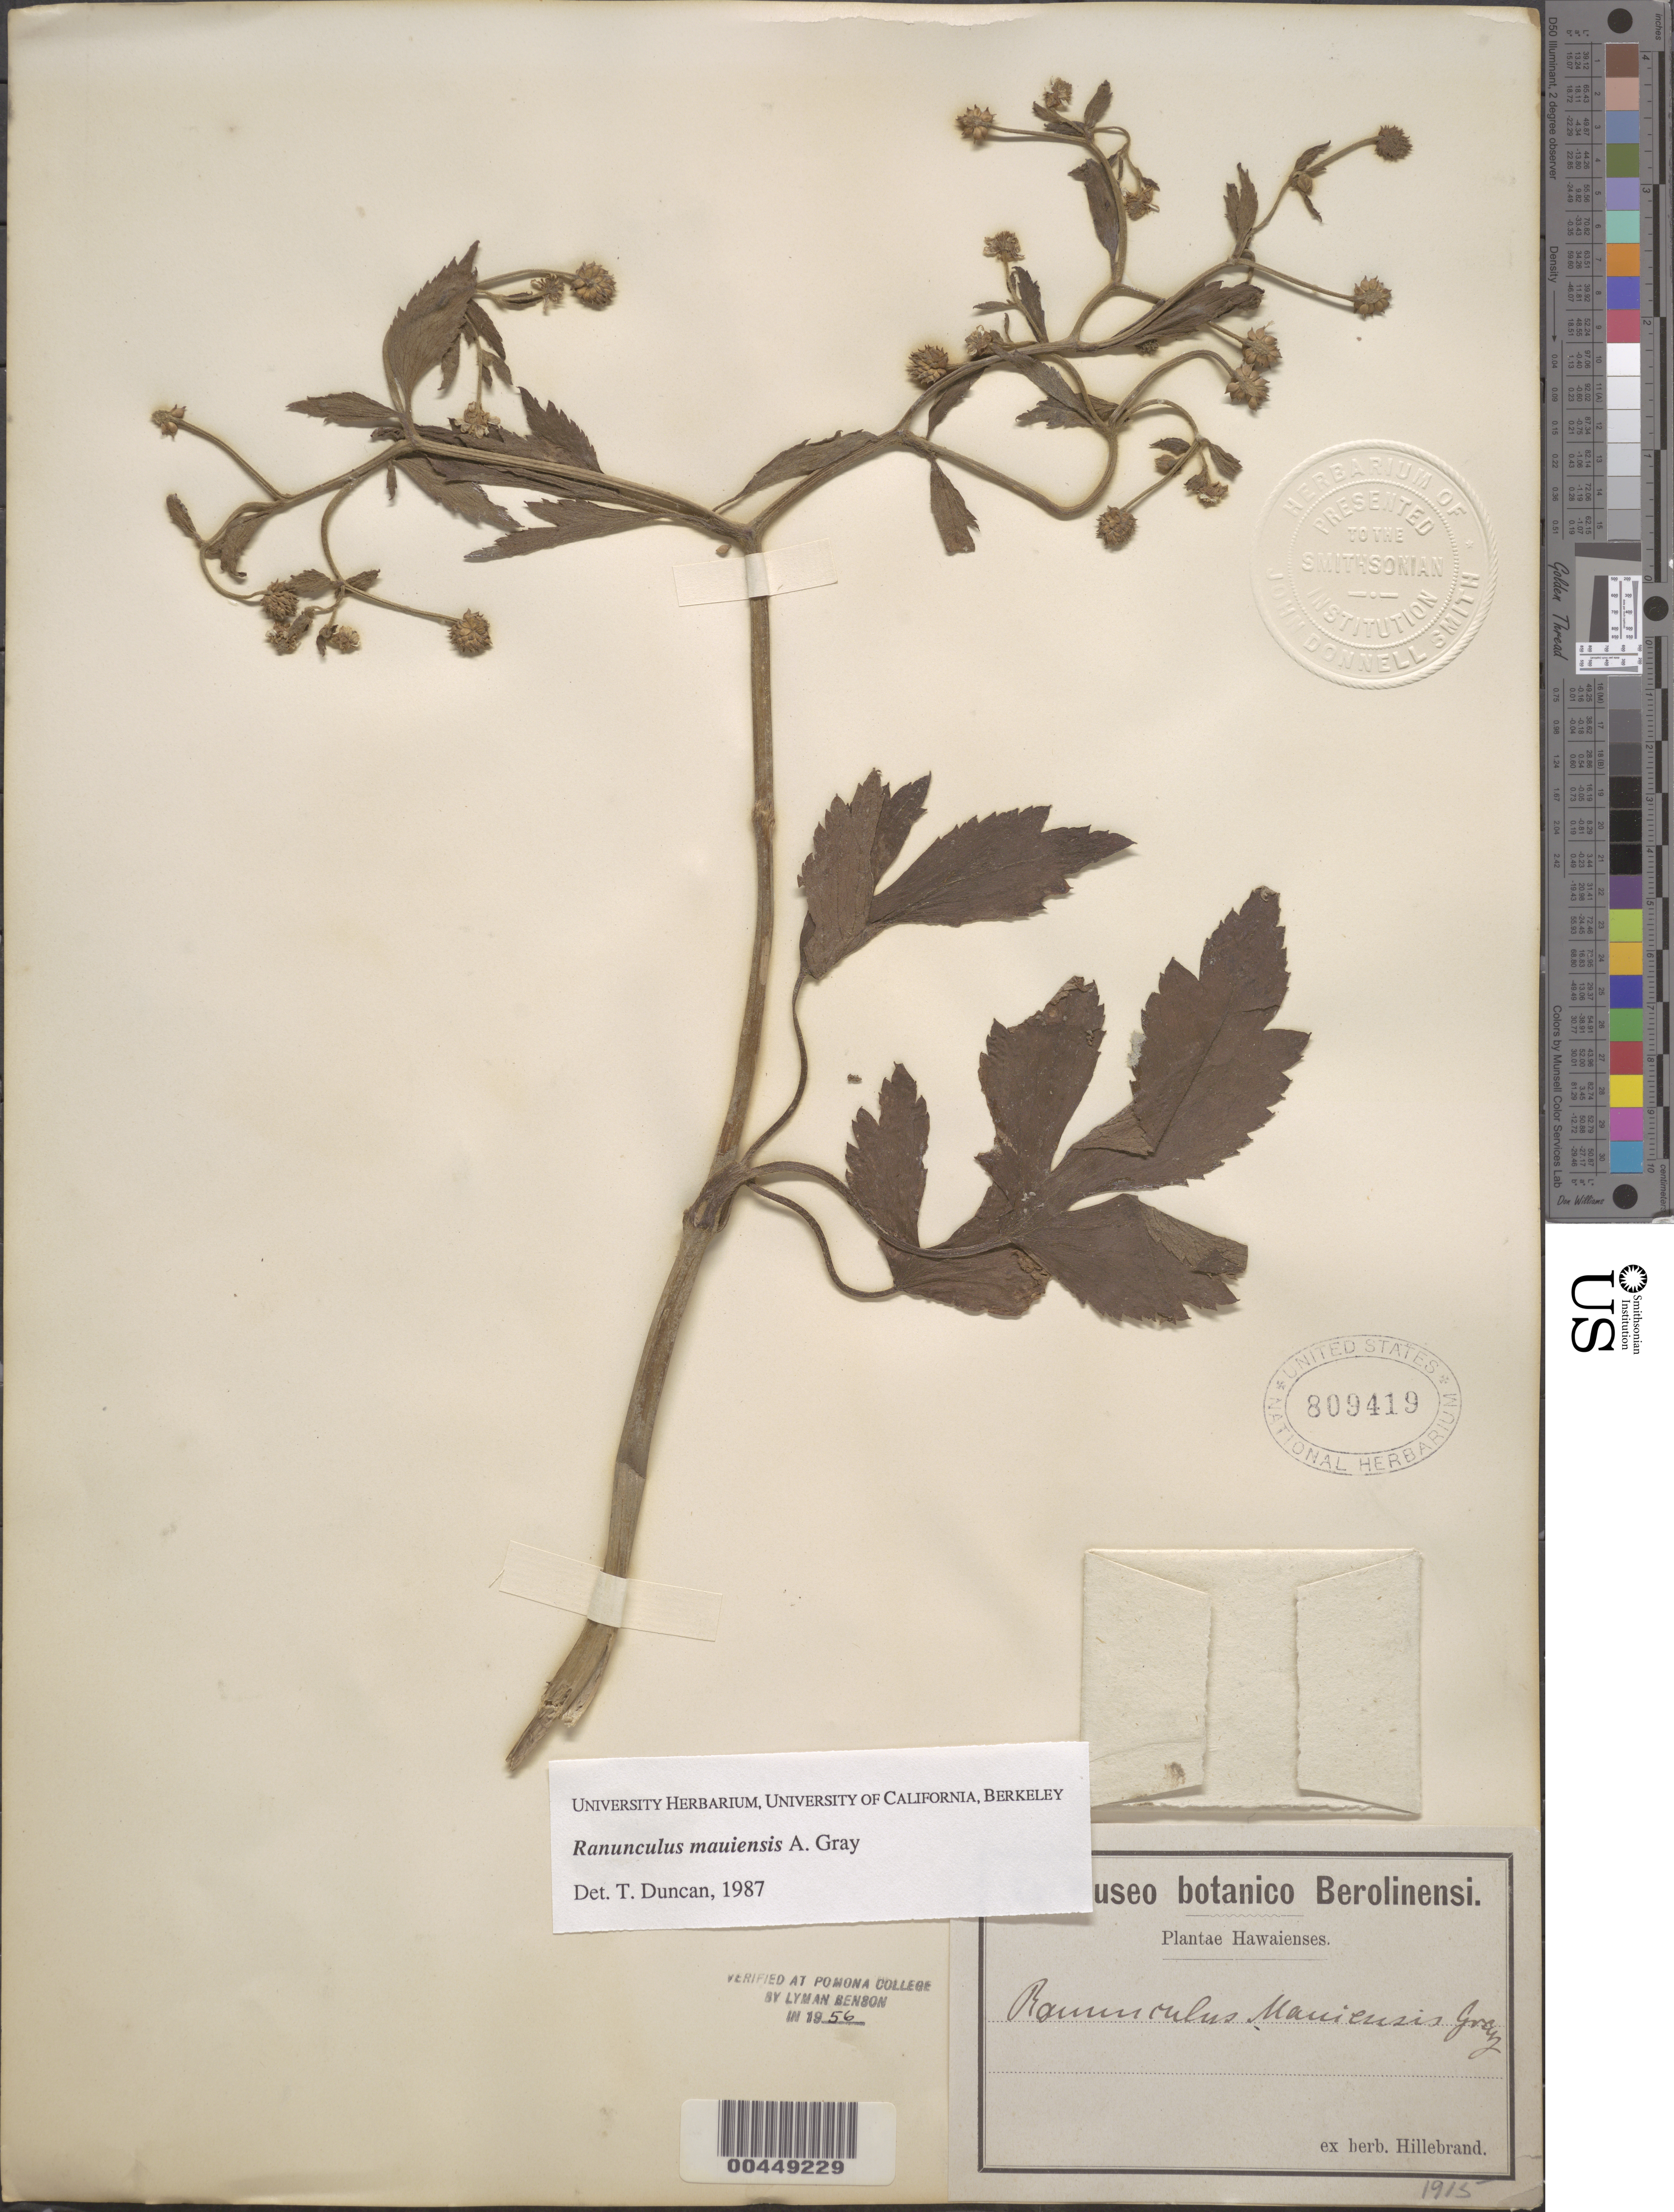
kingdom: Plantae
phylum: Tracheophyta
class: Magnoliopsida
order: Ranunculales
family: Ranunculaceae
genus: Ranunculus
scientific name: Ranunculus mauiensis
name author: A. Gray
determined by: Duncan, T.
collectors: W. Hillebrand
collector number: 1915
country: United States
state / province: Hawaii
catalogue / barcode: US 809419